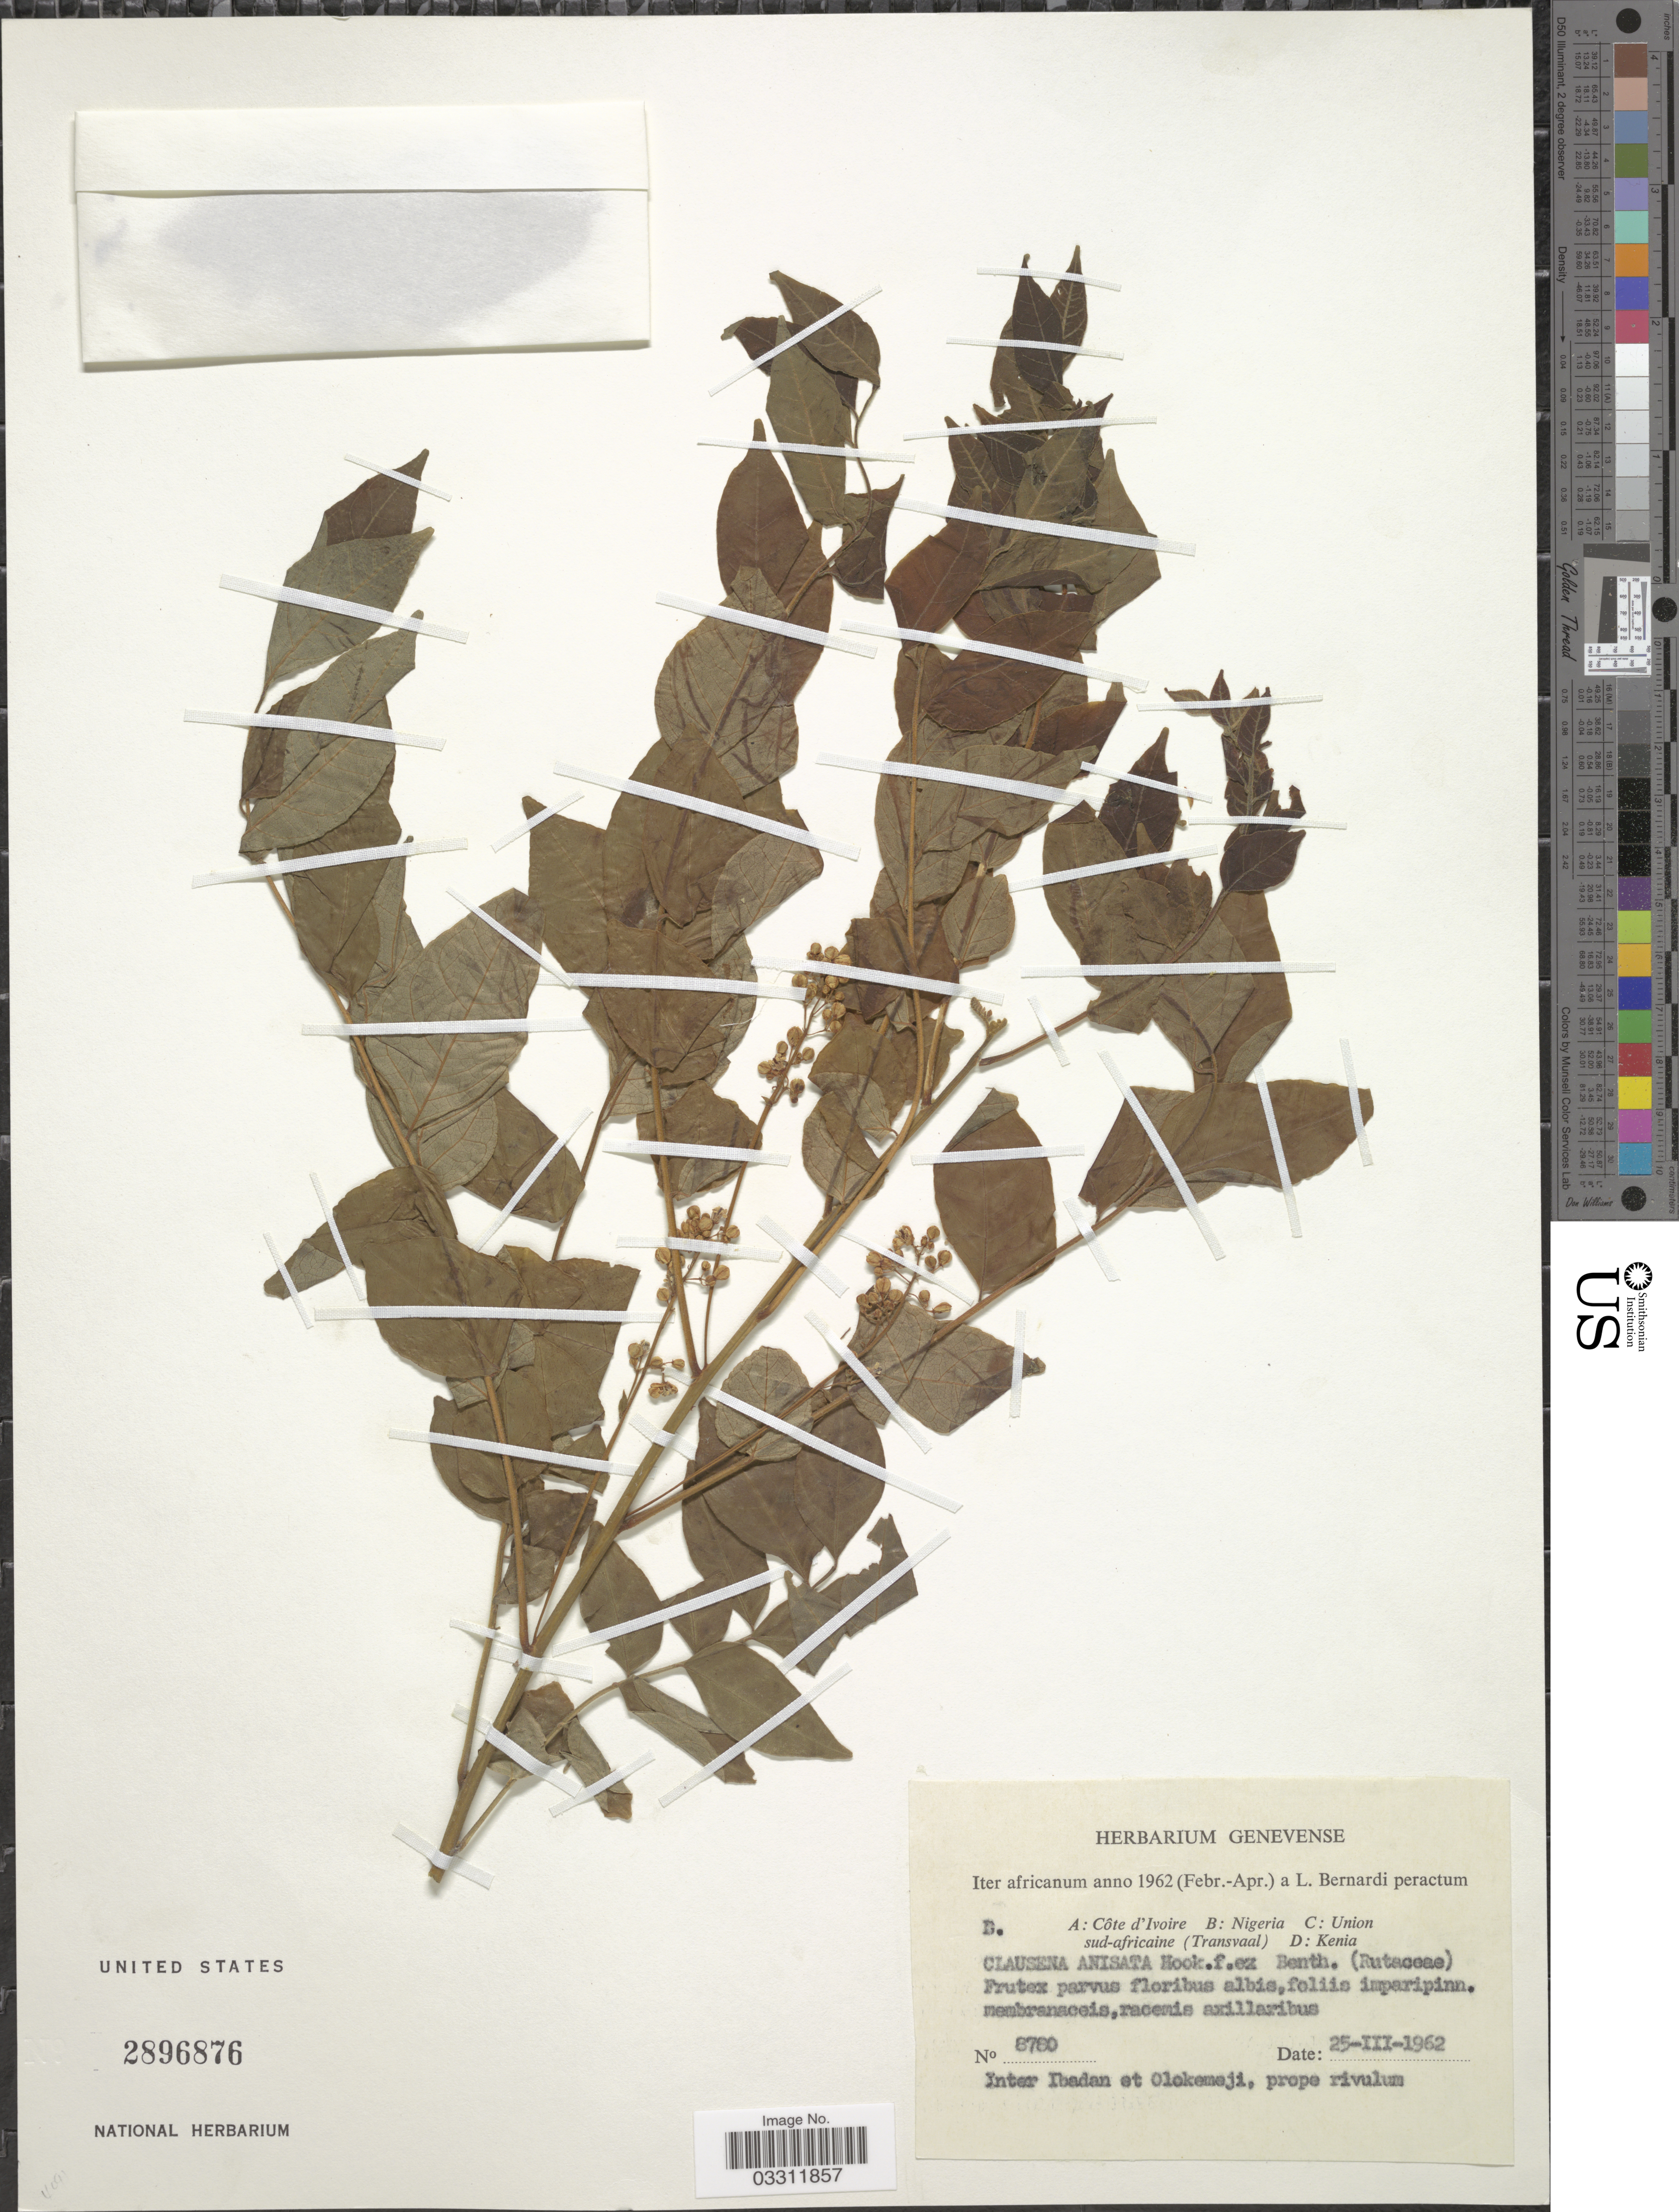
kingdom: Plantae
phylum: Tracheophyta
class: Magnoliopsida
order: Sapindales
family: Rutaceae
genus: Clausena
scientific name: Clausena anisata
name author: (Willd.) Benth.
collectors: L. Bernardi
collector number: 8780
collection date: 1962-03-25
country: Nigeria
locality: Inter Ibadan et Olokemeji, prope rivulum.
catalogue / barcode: US 2896876